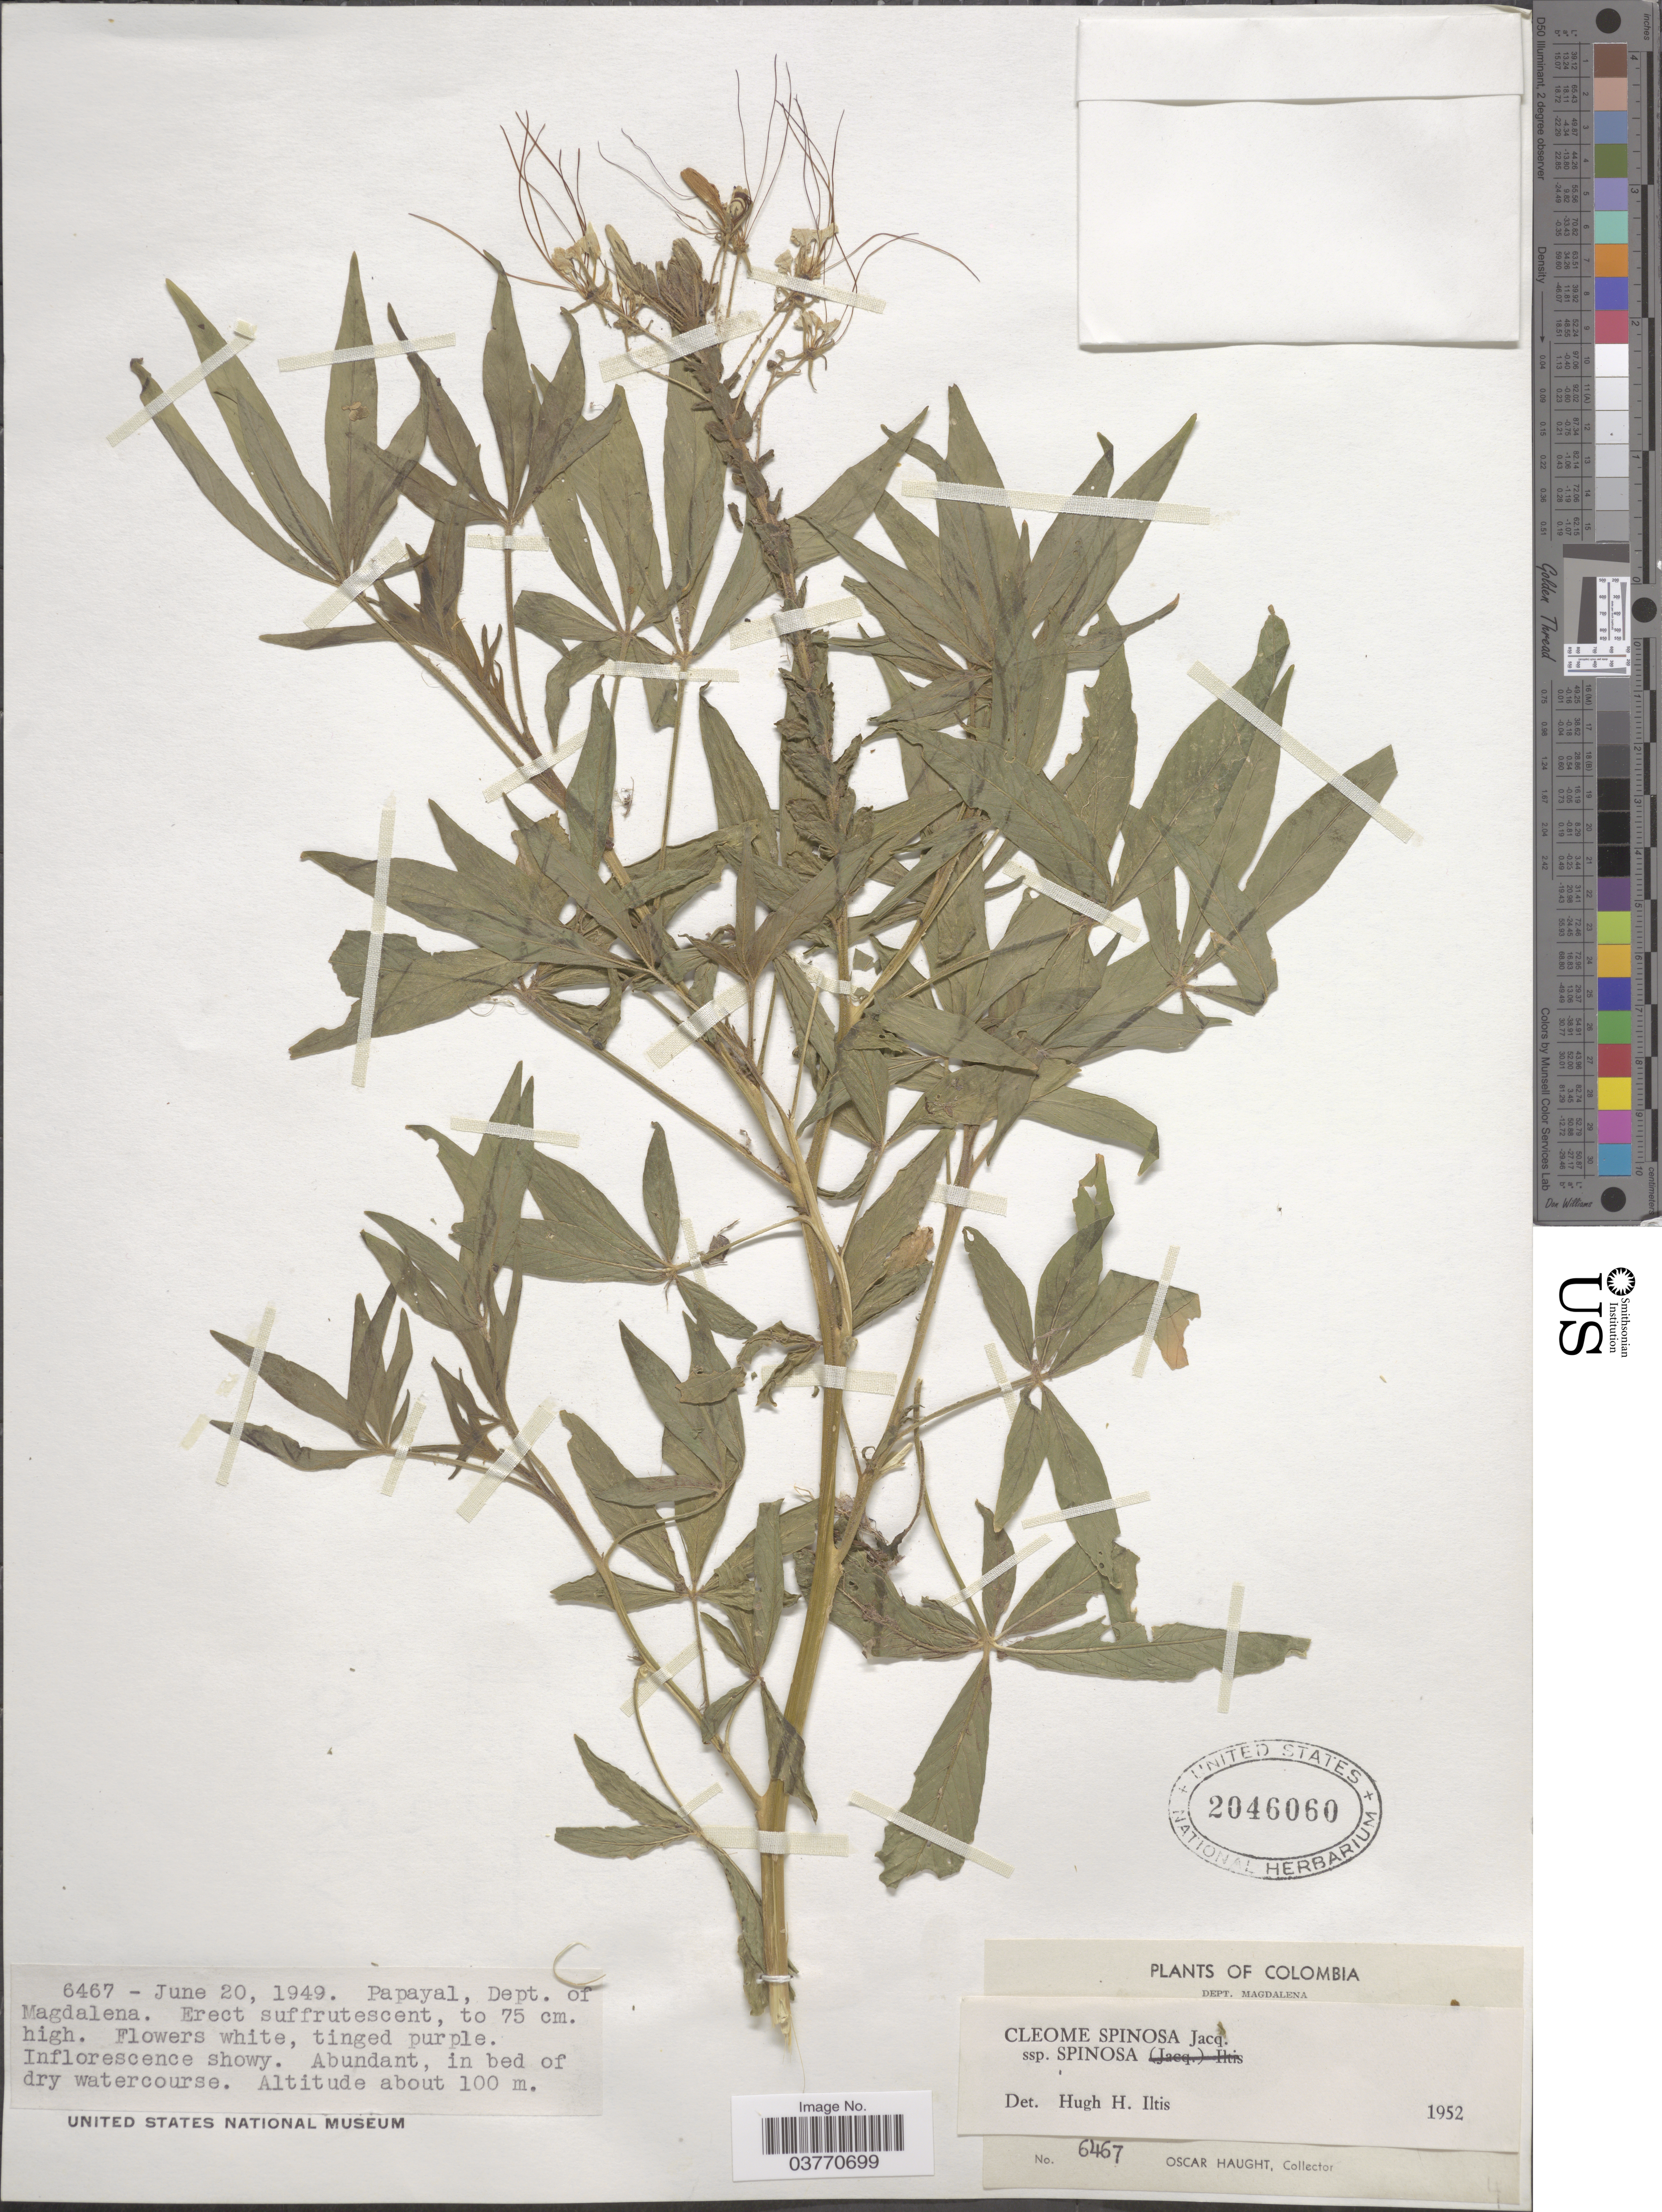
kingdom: Plantae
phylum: Tracheophyta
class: Magnoliopsida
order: Brassicales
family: Cleomaceae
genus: Tarenaya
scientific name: Tarenaya spinosa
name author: (Jacq.) Raf.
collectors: O. L. Haught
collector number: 6467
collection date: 1949-06-20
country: Colombia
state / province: Magdalena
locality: Papayal, Dept. of Magdalena.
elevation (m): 100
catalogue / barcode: US 2046060